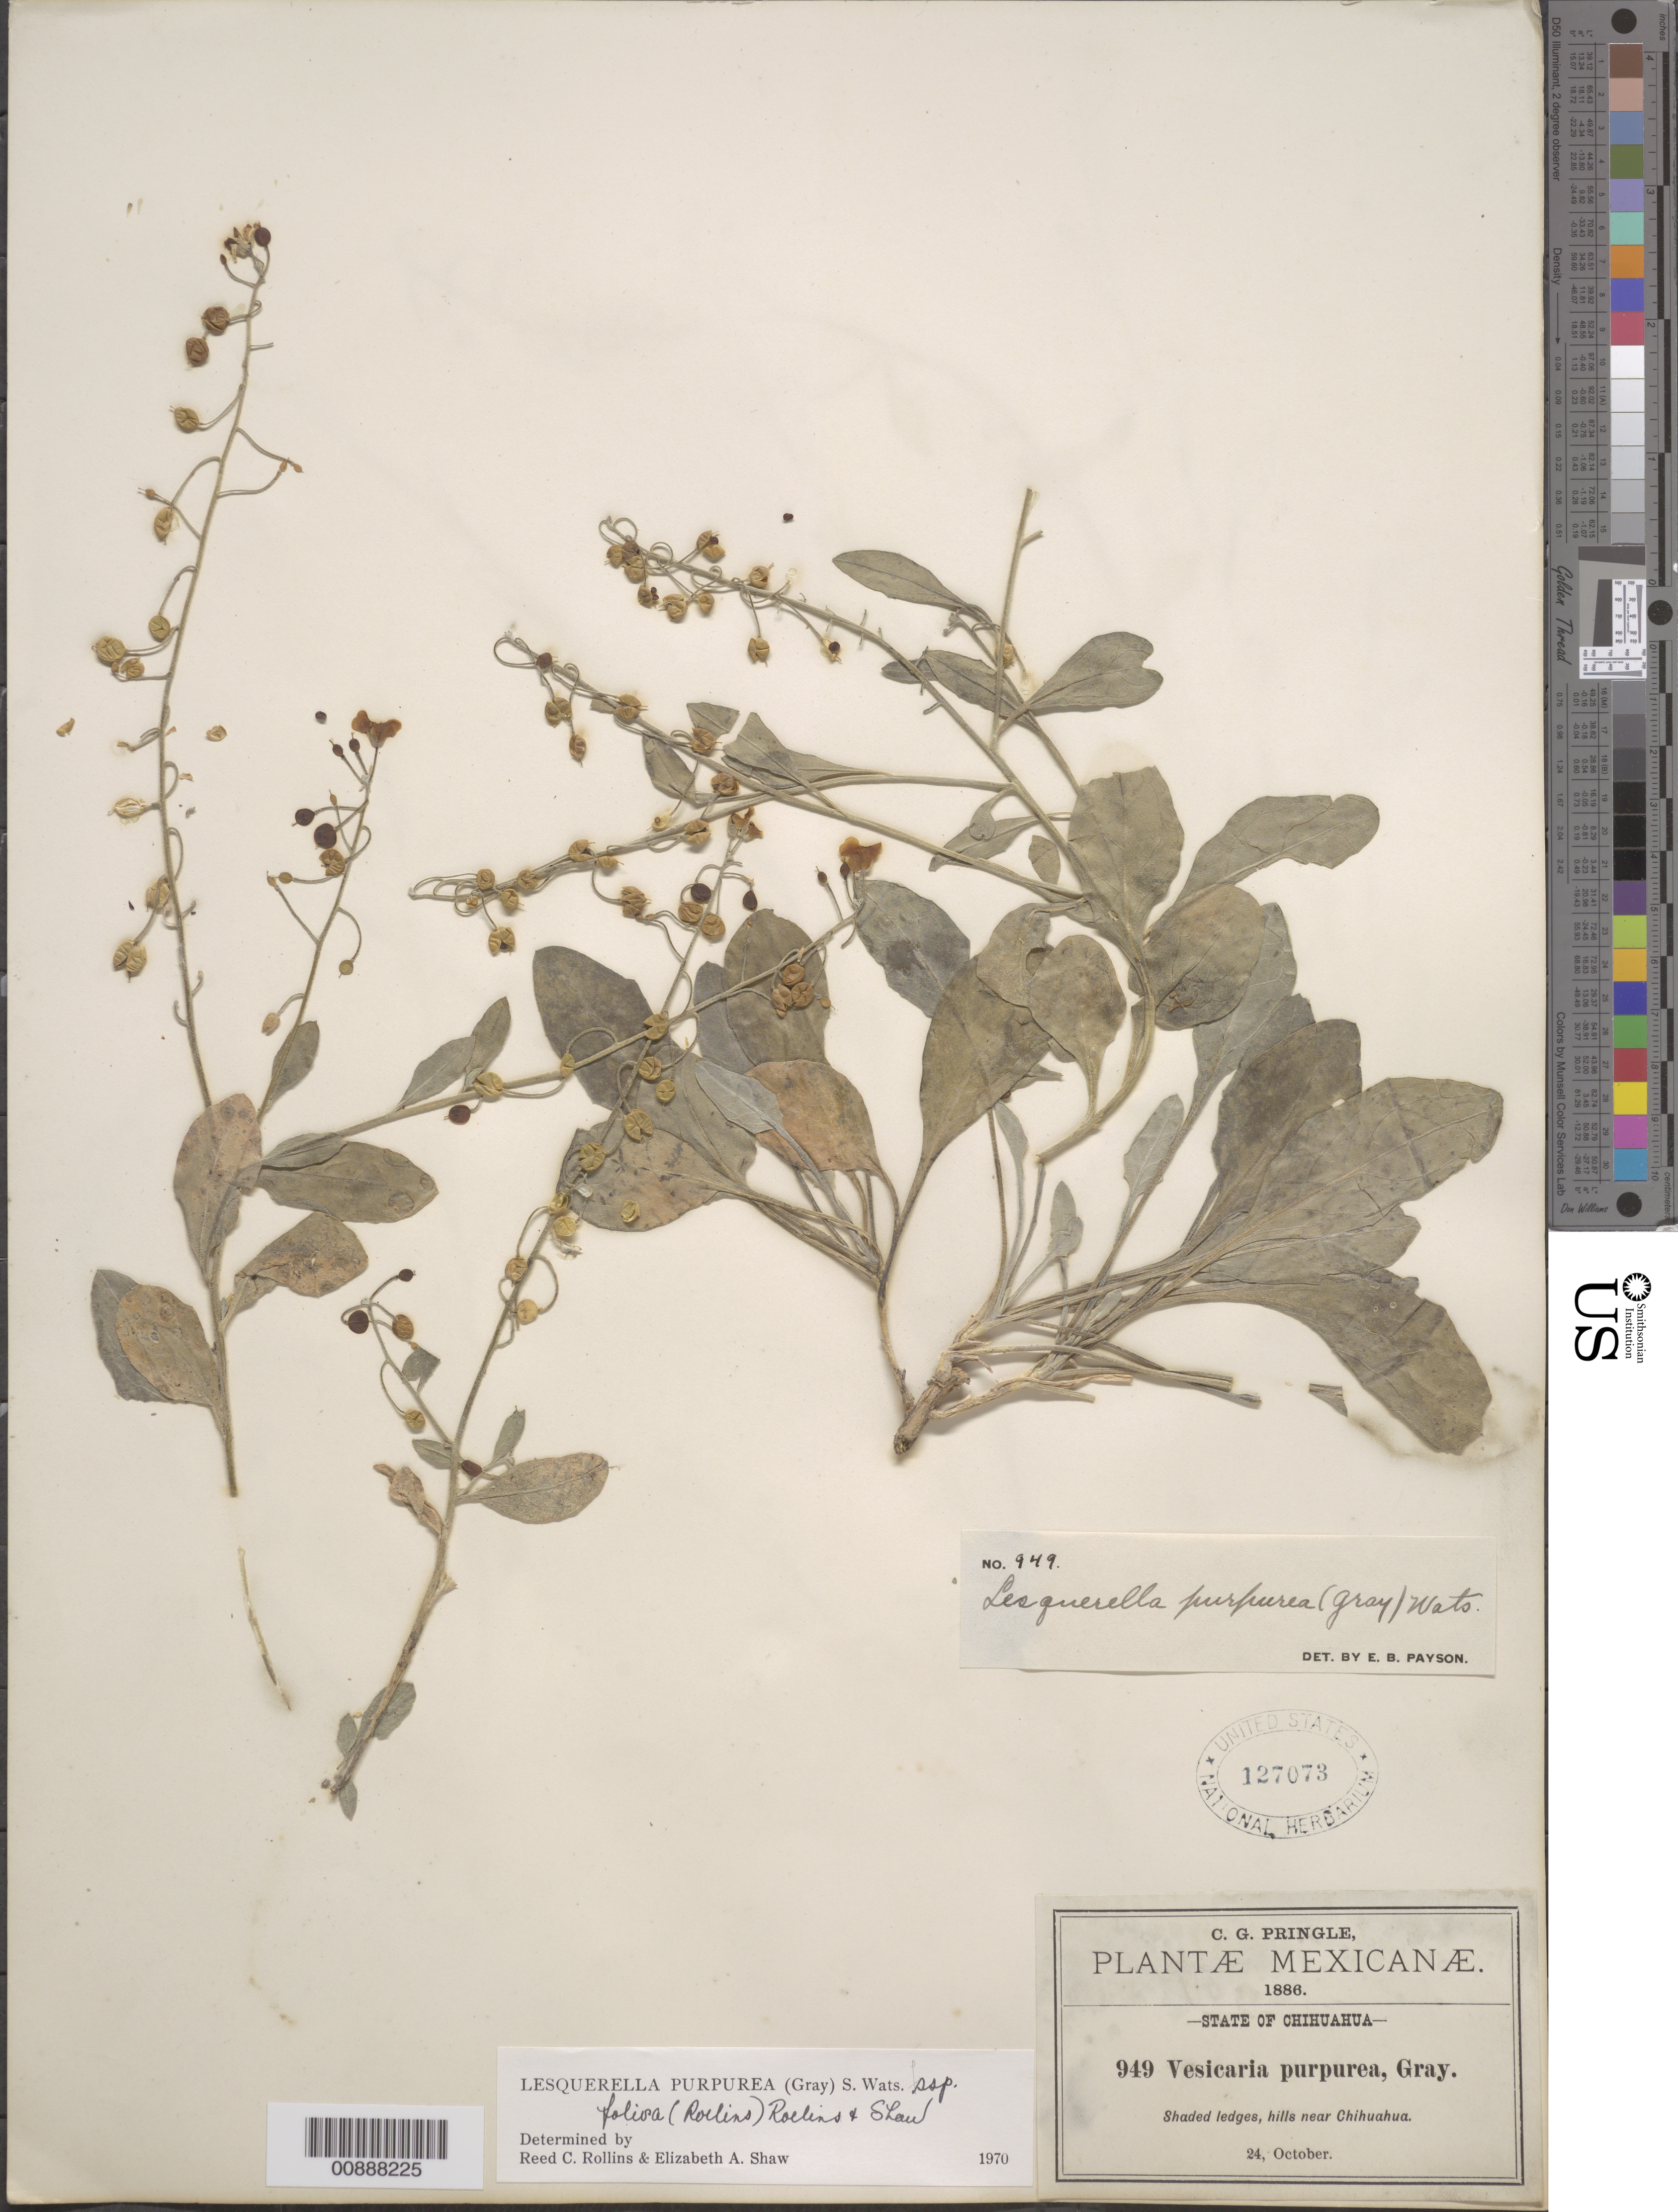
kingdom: Plantae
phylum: Tracheophyta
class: Magnoliopsida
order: Brassicales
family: Brassicaceae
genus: Lesquerella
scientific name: Lesquerella purpurea subsp. foliosa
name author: (Rollins) Rollins & E.A. Shaw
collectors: C. G. Pringle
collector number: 949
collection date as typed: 24 Oct 1886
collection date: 1886-10-24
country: Mexico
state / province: Chihuahua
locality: Hills near Chihuahua.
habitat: Shaded ledges.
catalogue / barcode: US 127073